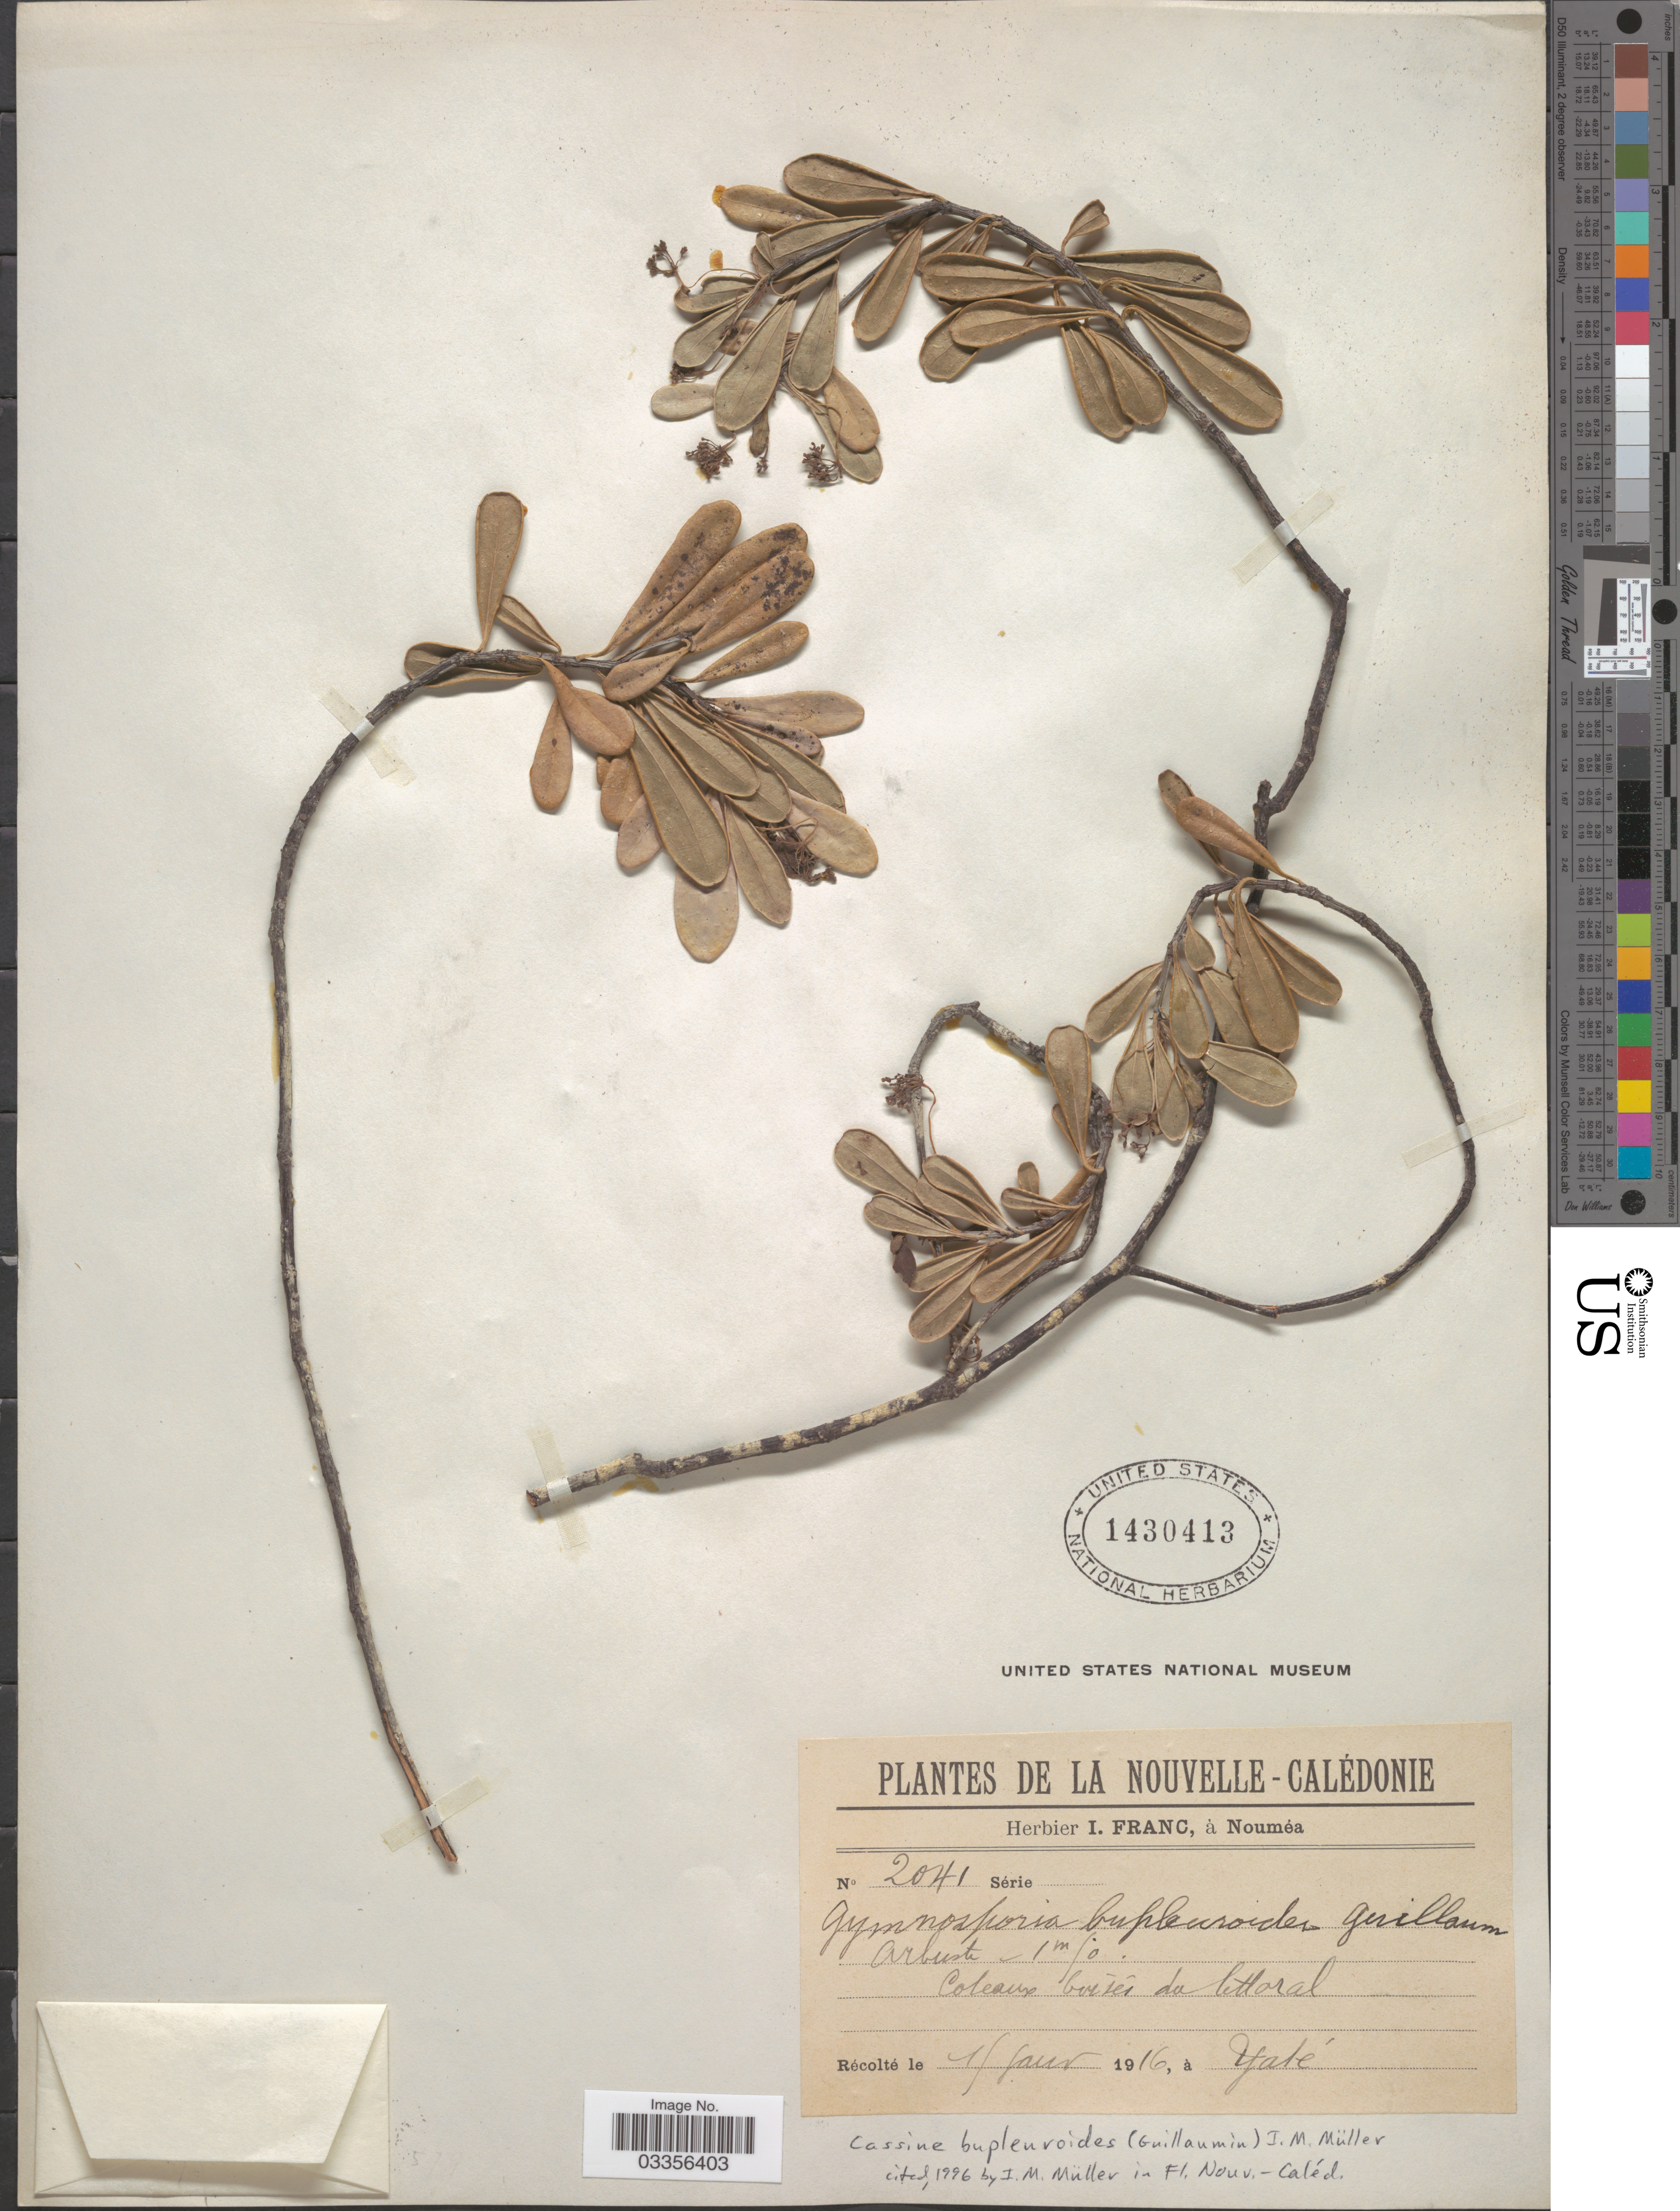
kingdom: Plantae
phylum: Tracheophyta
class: Magnoliopsida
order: Celastrales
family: Celastraceae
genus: Cassine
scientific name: Cassine bupleuroides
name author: (Guillaumin) I.H. Muller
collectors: Yalé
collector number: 2041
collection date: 1916-01-15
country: New Caledonia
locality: Nouvelle-Calédonie. Coteaux boise du littoral.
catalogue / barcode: US 1430413